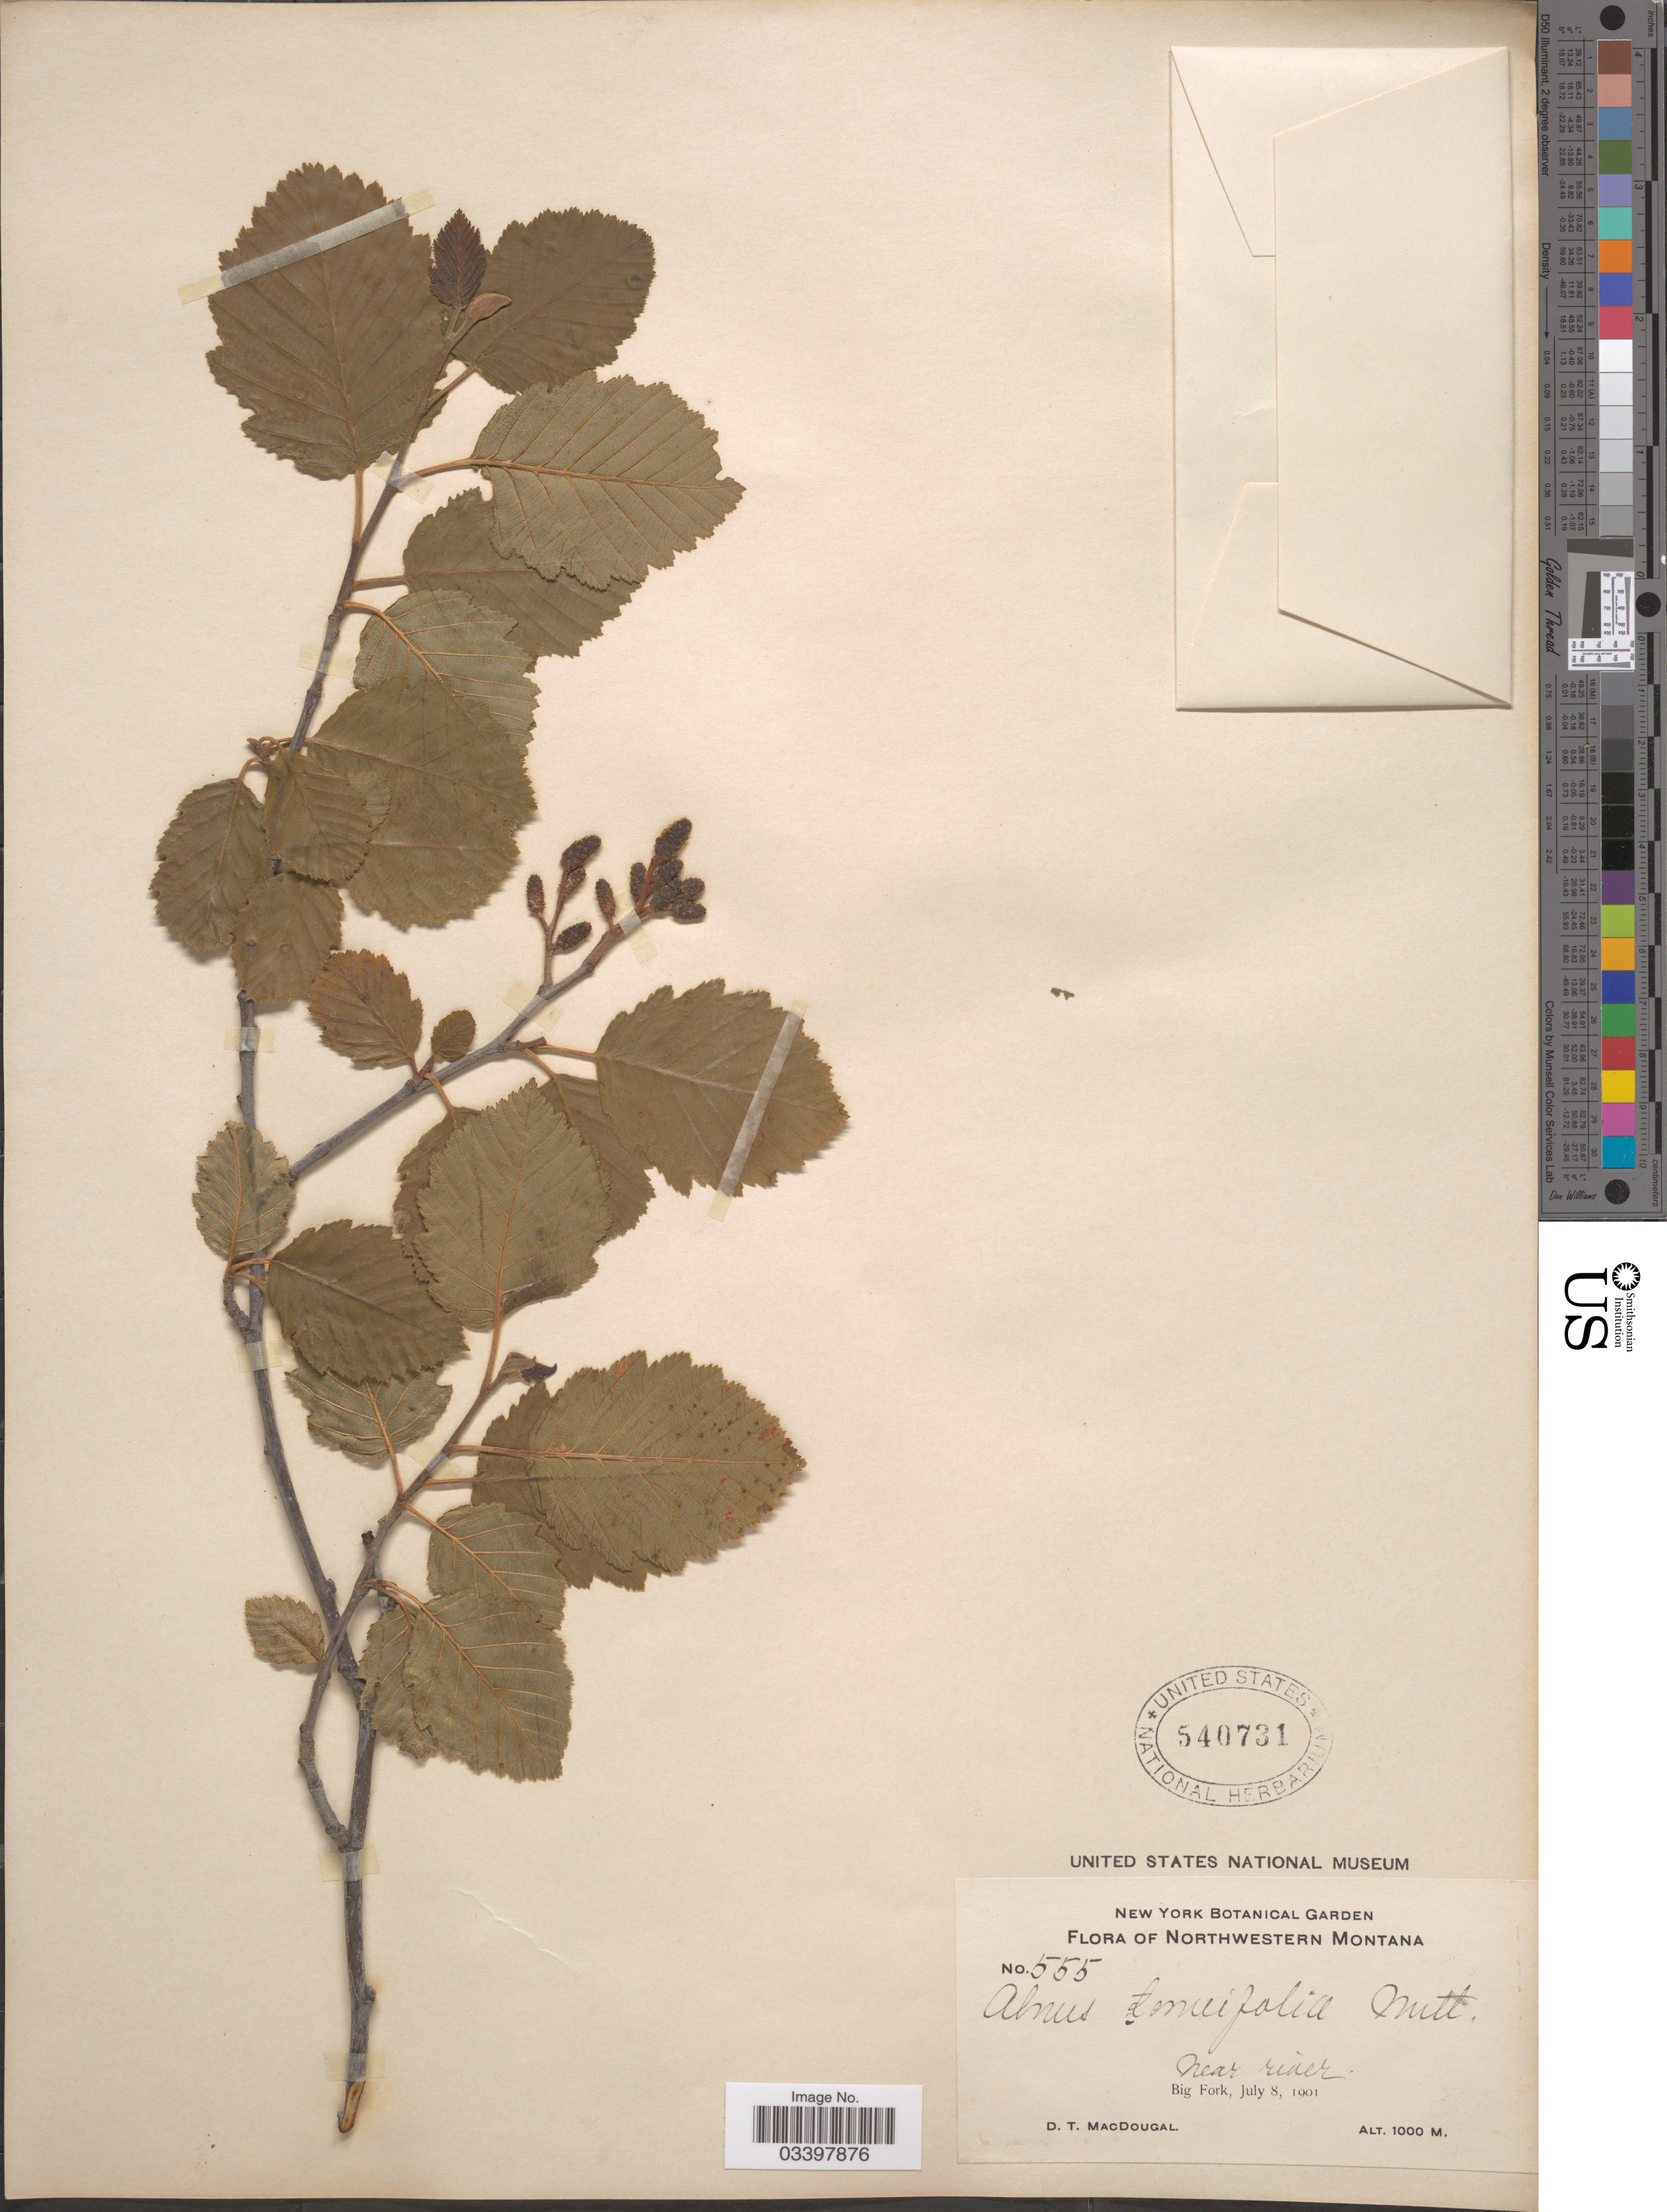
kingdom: Plantae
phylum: Tracheophyta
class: Magnoliopsida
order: Fagales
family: Betulaceae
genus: Alnus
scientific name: Alnus incana subsp. tenuifolia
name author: (Nutt.) Breitung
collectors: D. T. MacDougal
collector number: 555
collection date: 1901-07-28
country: United States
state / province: Montana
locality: Northwestern Montana. Near river. Big Fork.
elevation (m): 1000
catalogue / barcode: US 540731